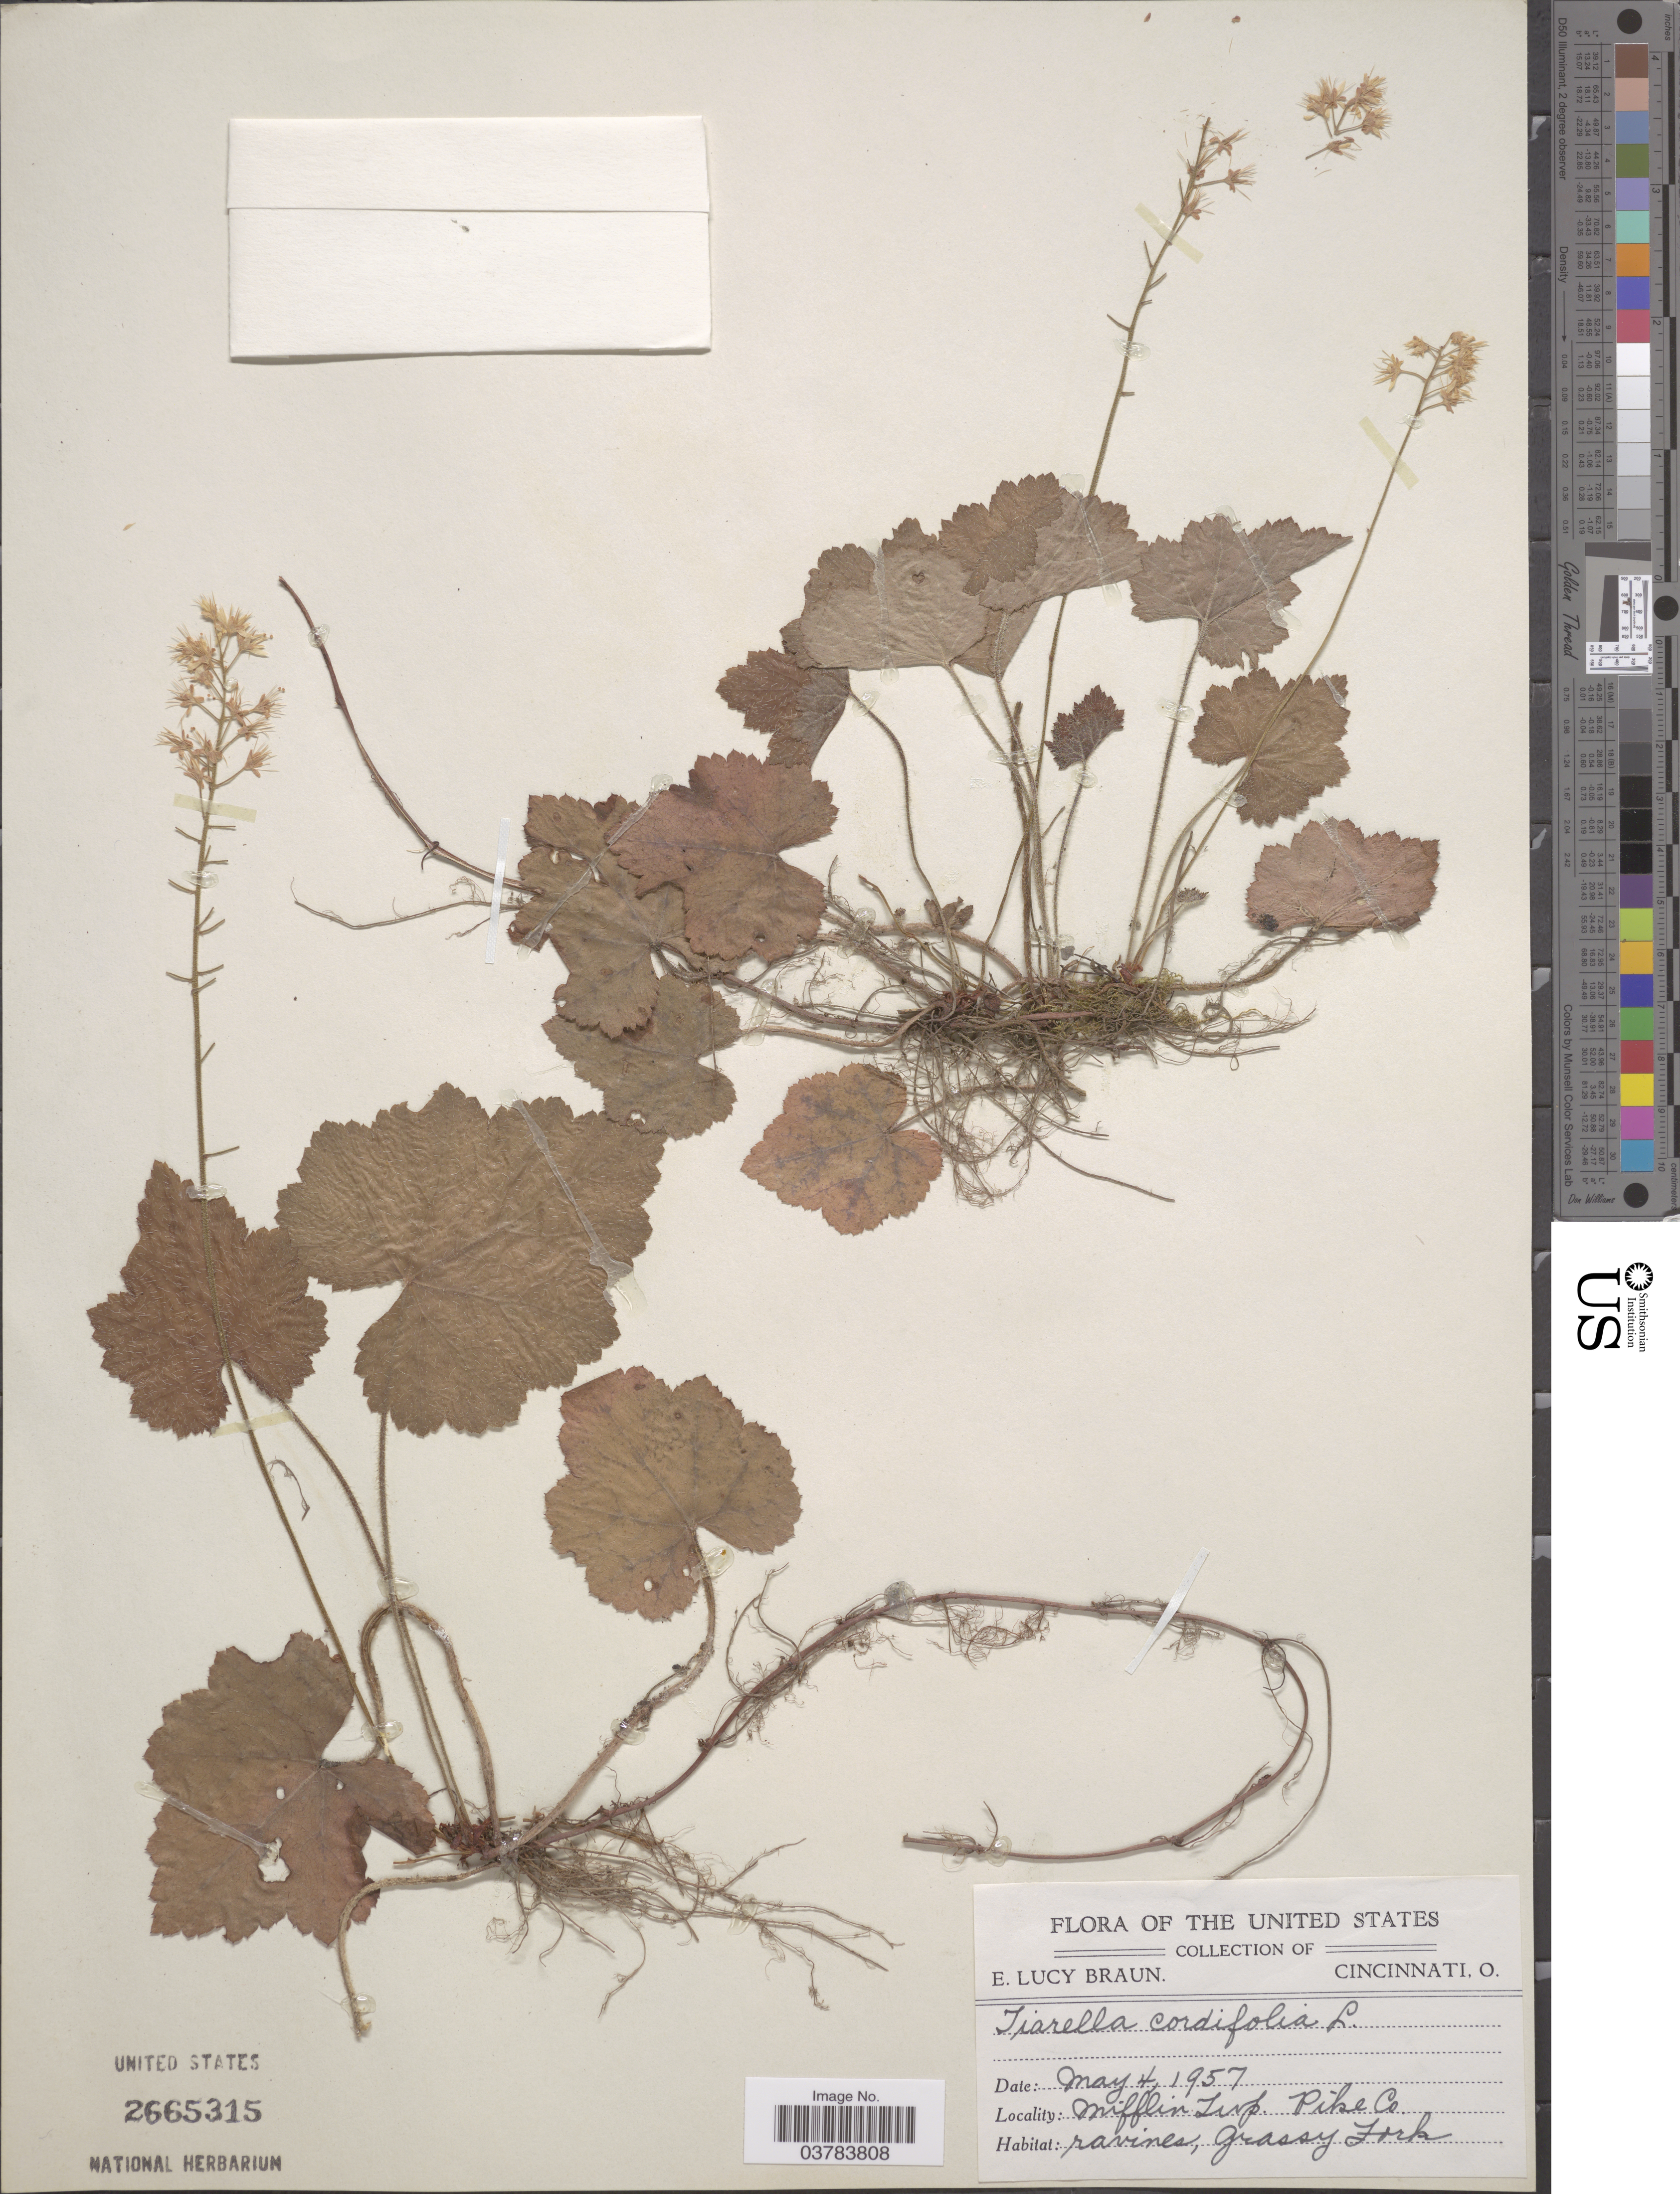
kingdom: Plantae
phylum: Tracheophyta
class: Magnoliopsida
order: Saxifragales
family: Saxifragaceae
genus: Tiarella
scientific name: Tiarella cordifolia var. typica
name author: Lakela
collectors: E. L. Braun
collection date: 1957-05-04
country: United States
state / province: Ohio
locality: Mifflin Twp. Pike Co.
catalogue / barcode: US 2665315